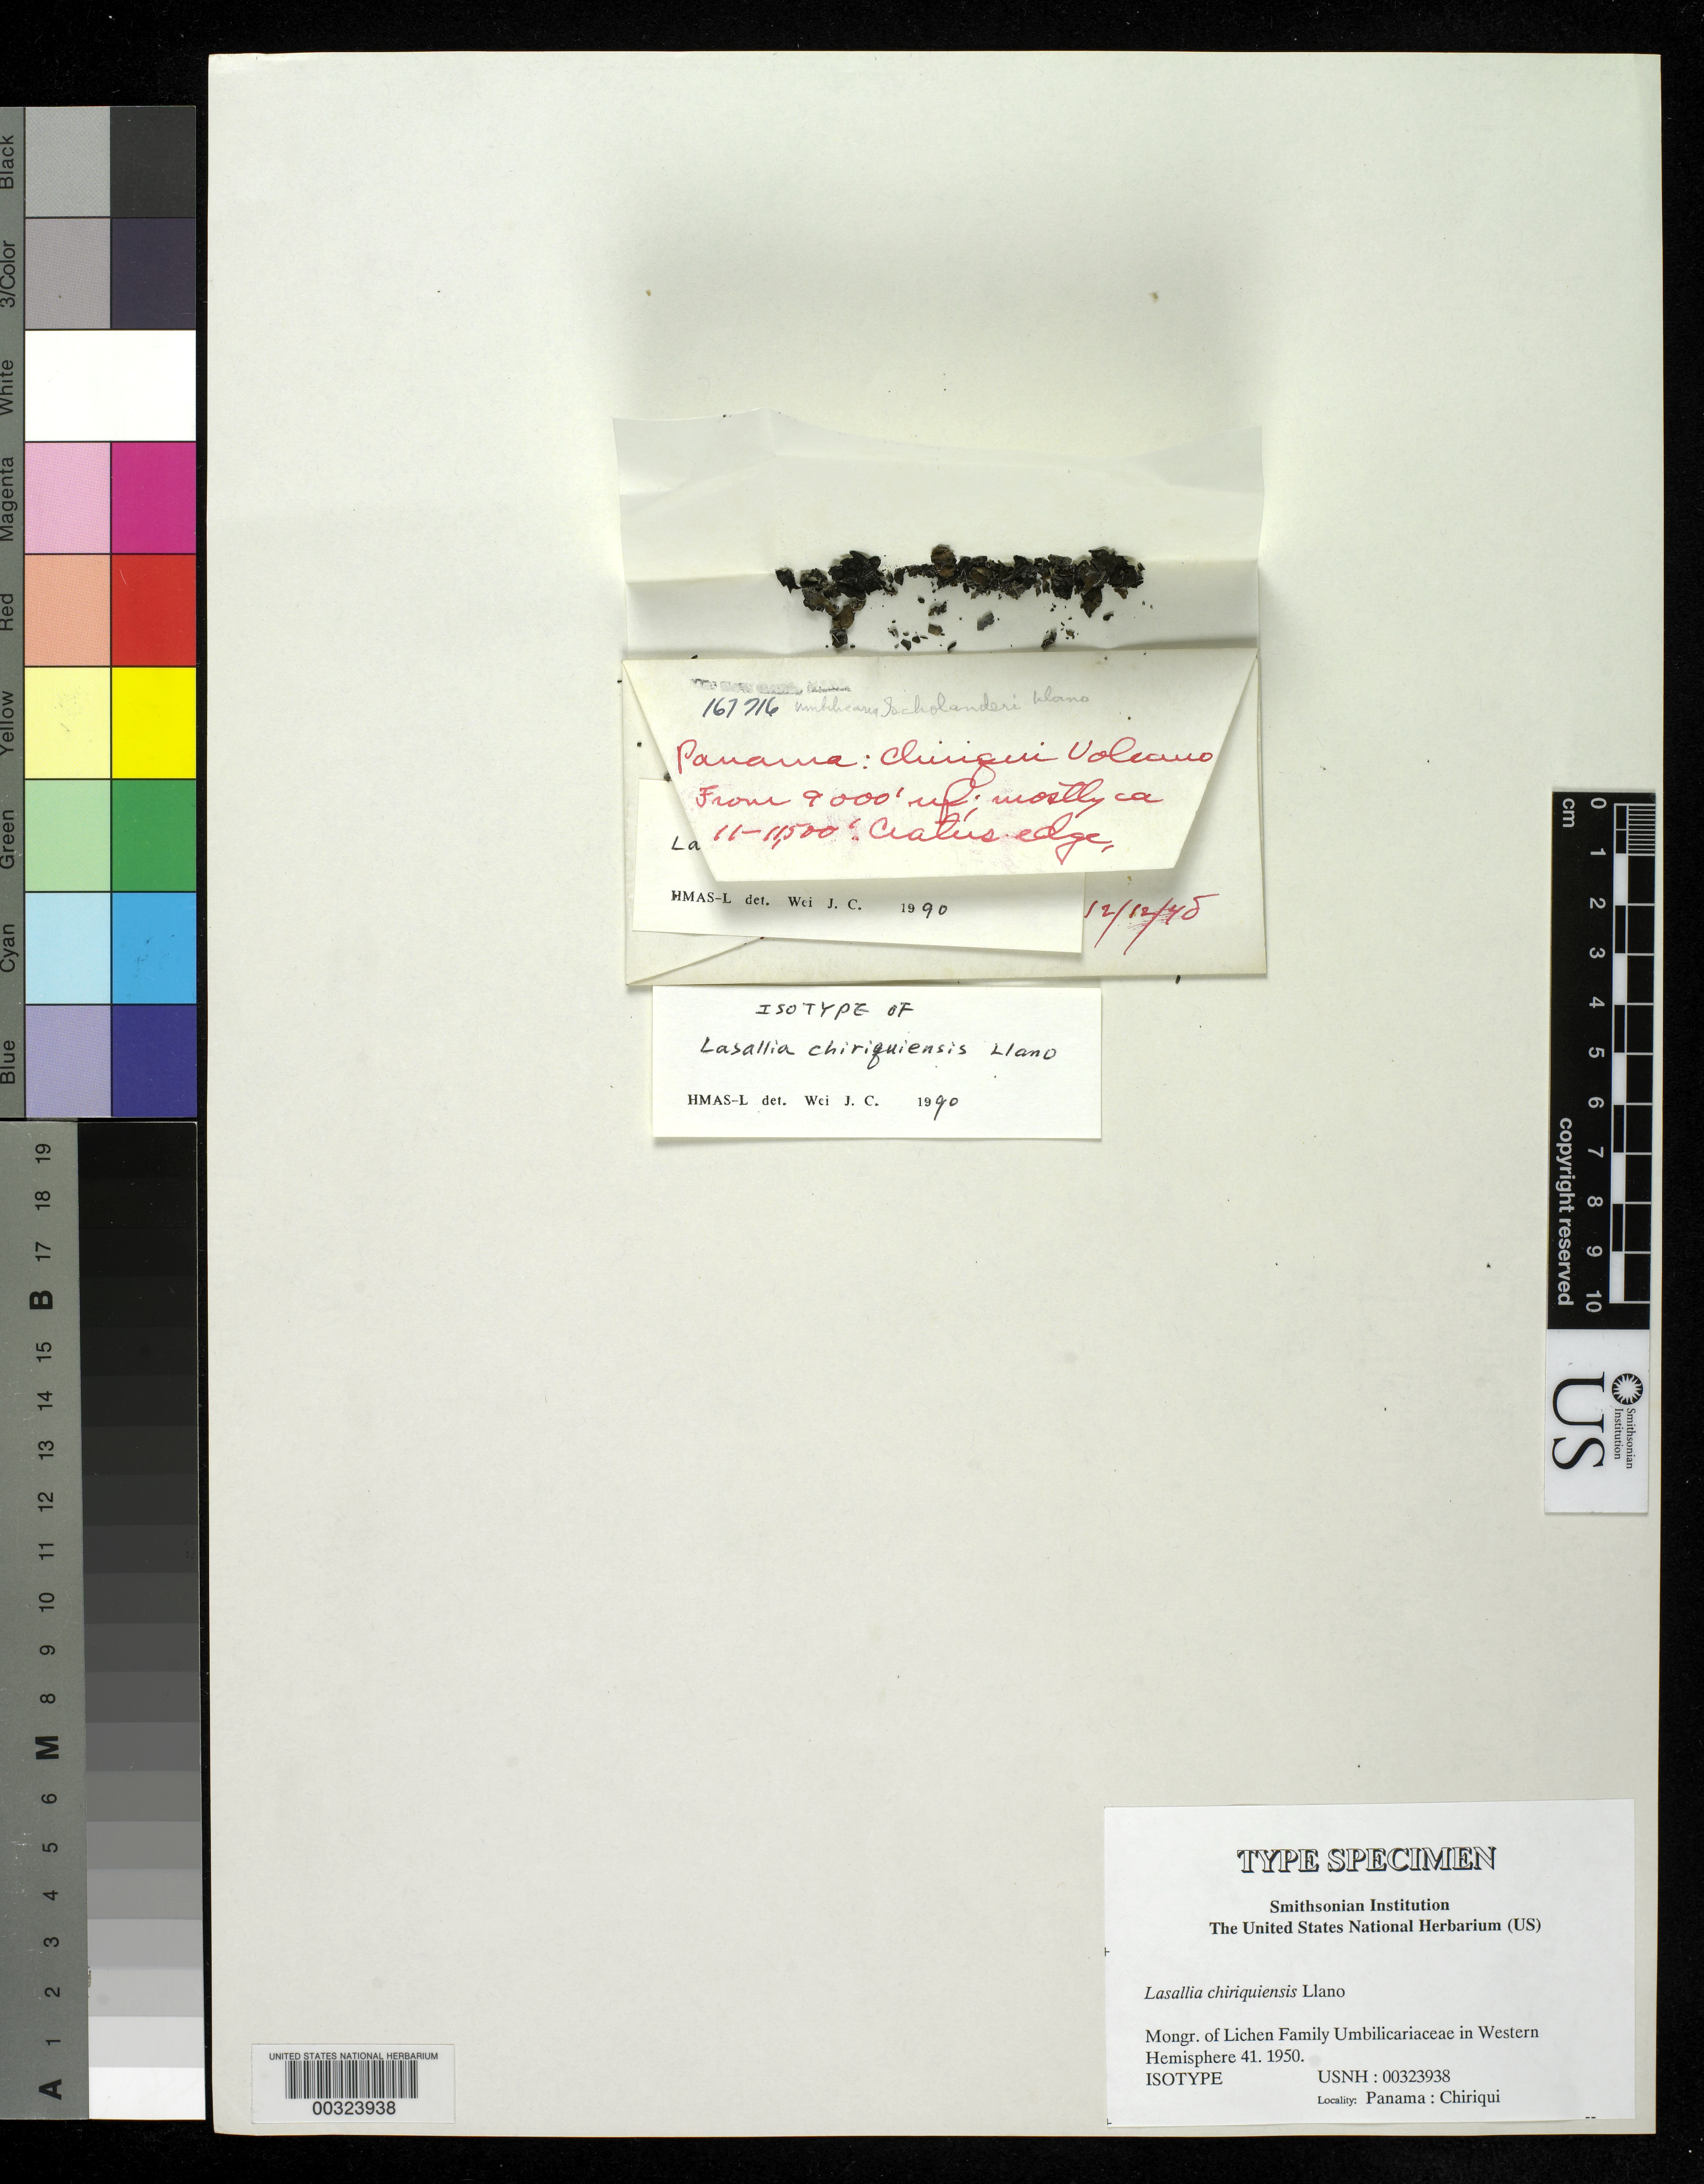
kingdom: Fungi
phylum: Ascomycota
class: Lecanoromycetes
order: Umbilicariales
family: Umbilicariaceae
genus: Lasallia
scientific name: Lasallia chiriquiensis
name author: Llano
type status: Isotype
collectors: P. Scholander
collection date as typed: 12 Dec 1948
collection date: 1948-12-12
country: Panama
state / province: Chiriquí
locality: Volcano, crater's edge.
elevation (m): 3353